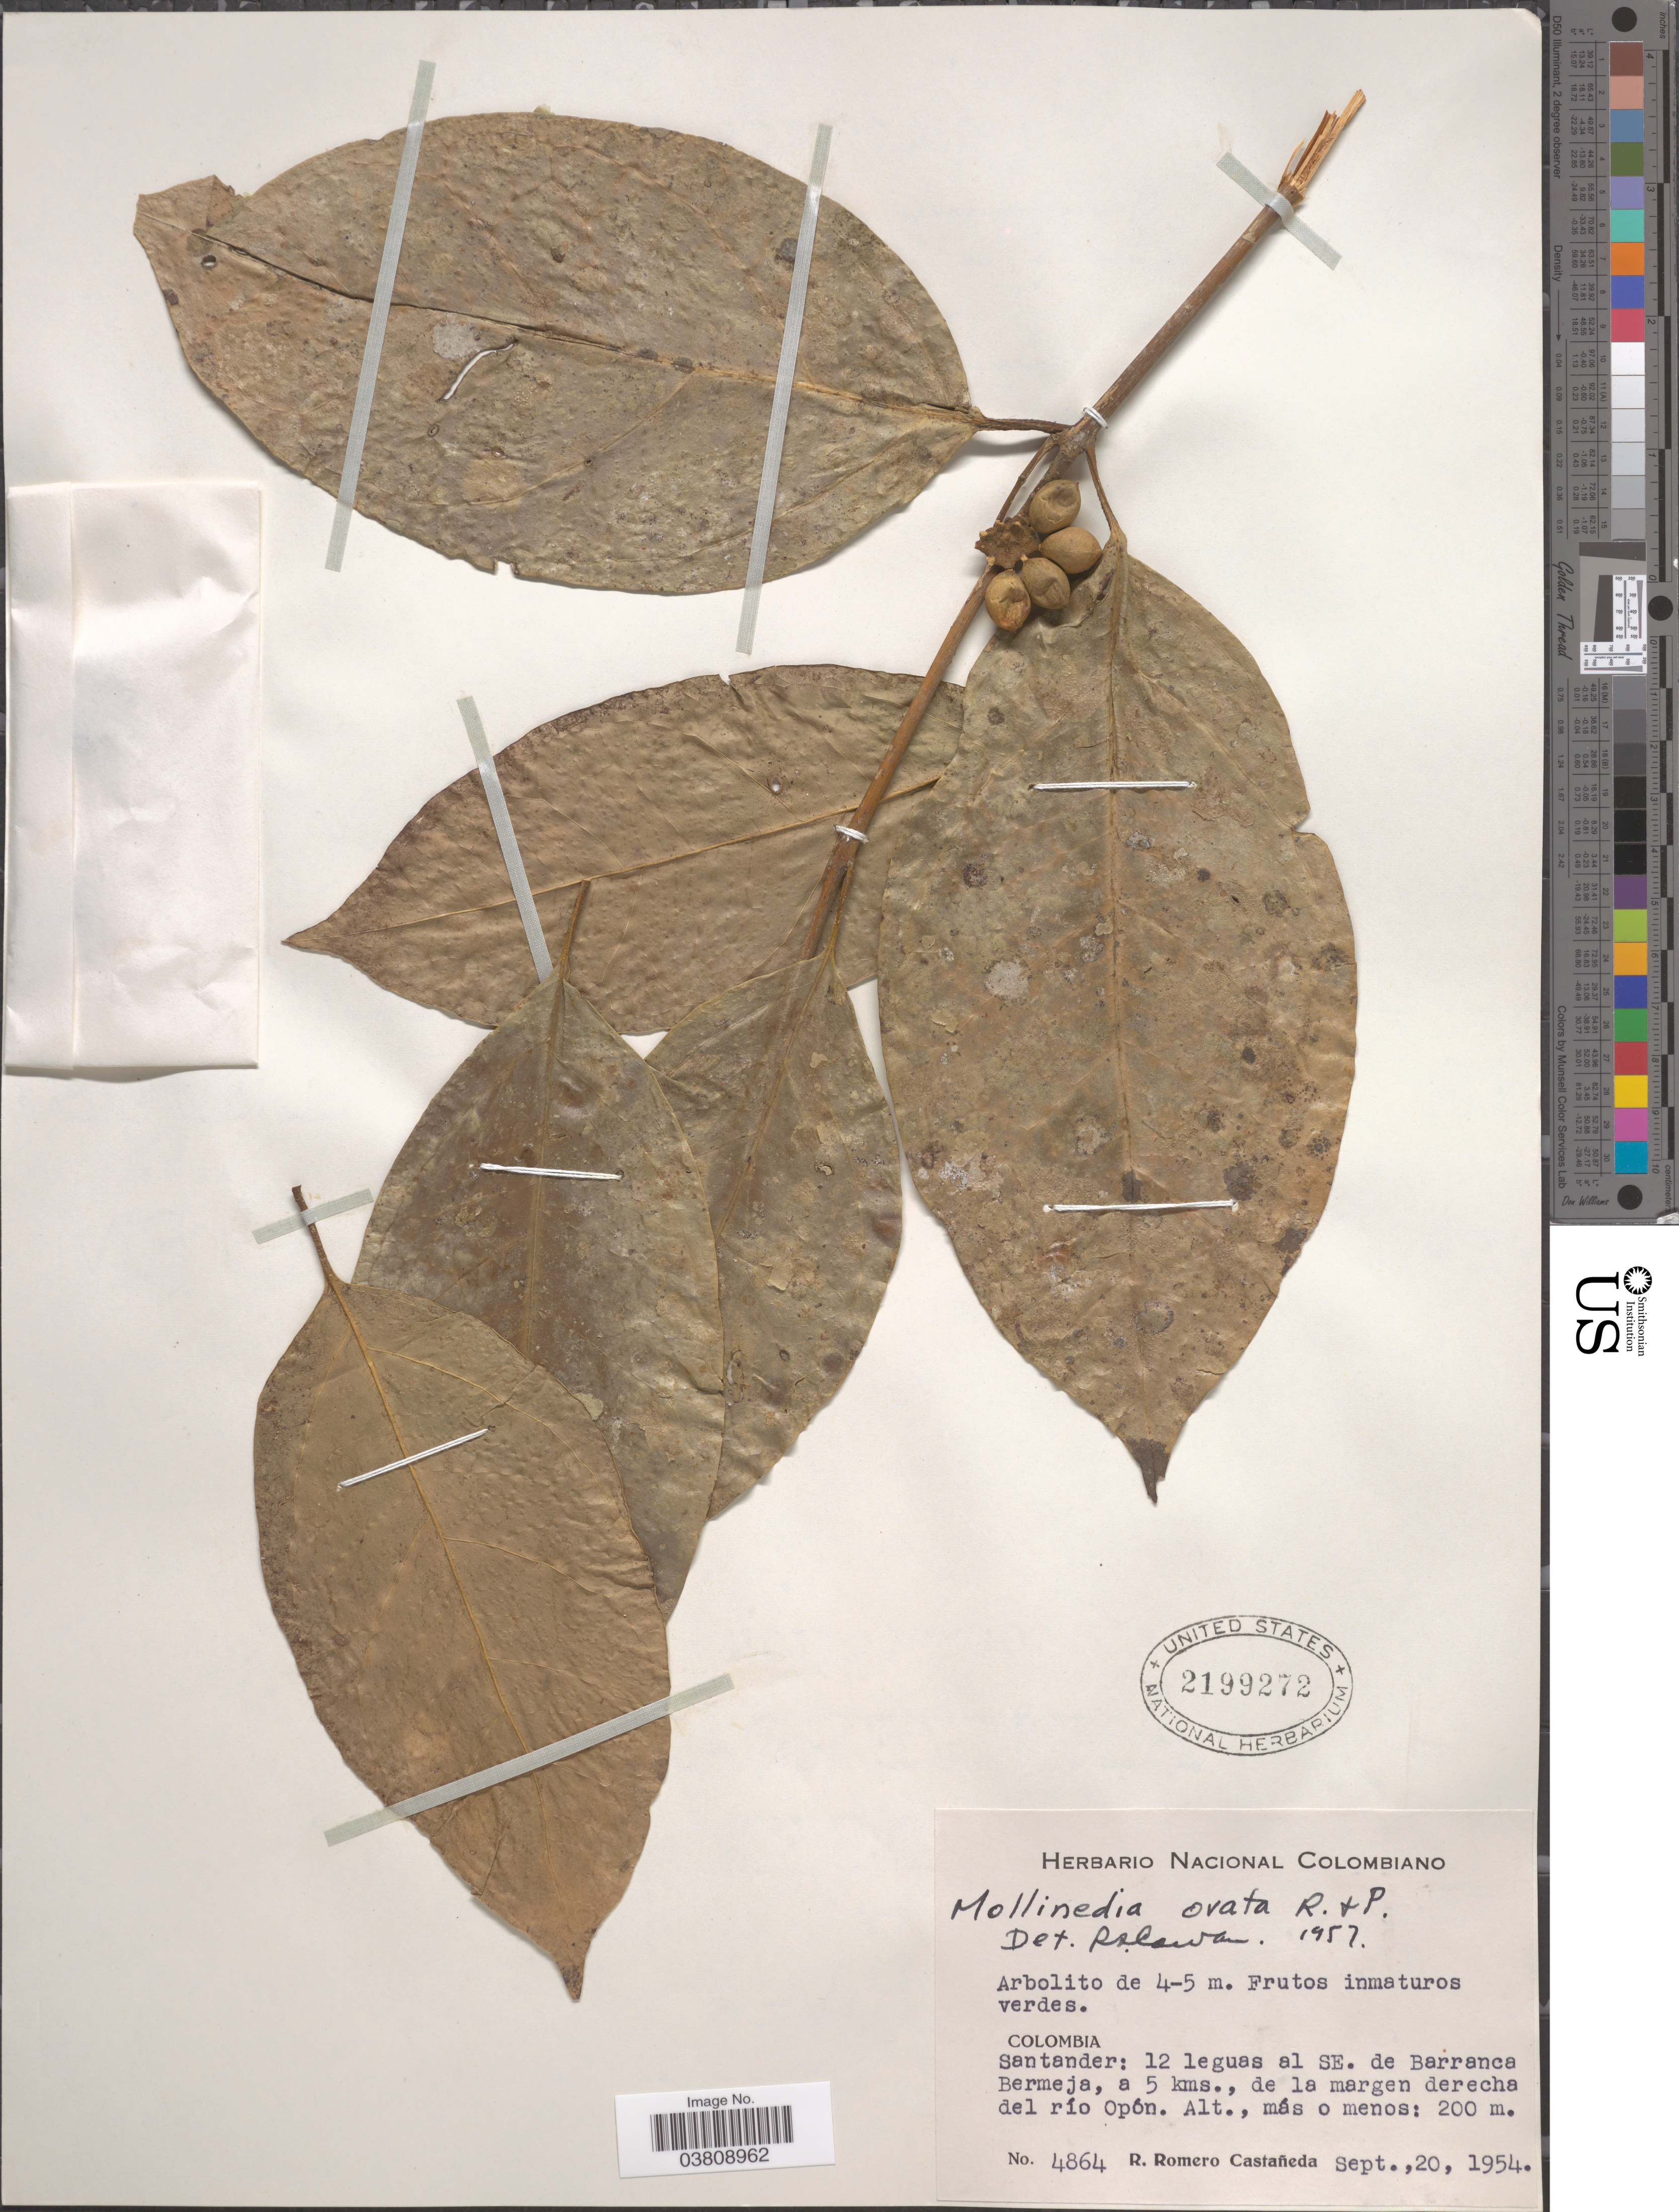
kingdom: Plantae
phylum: Tracheophyta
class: Magnoliopsida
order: Laurales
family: Monimiaceae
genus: Mollinedia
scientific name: Mollinedia ovata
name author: Ruiz & Pav.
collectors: R. Romero Castañeda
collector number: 4864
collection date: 1954-09-20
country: Colombia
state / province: Santander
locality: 12 leguas al SE. de Barranca Bermeja, 5 kms., de la margen derecha del río Opón.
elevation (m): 200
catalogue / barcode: US 2199272